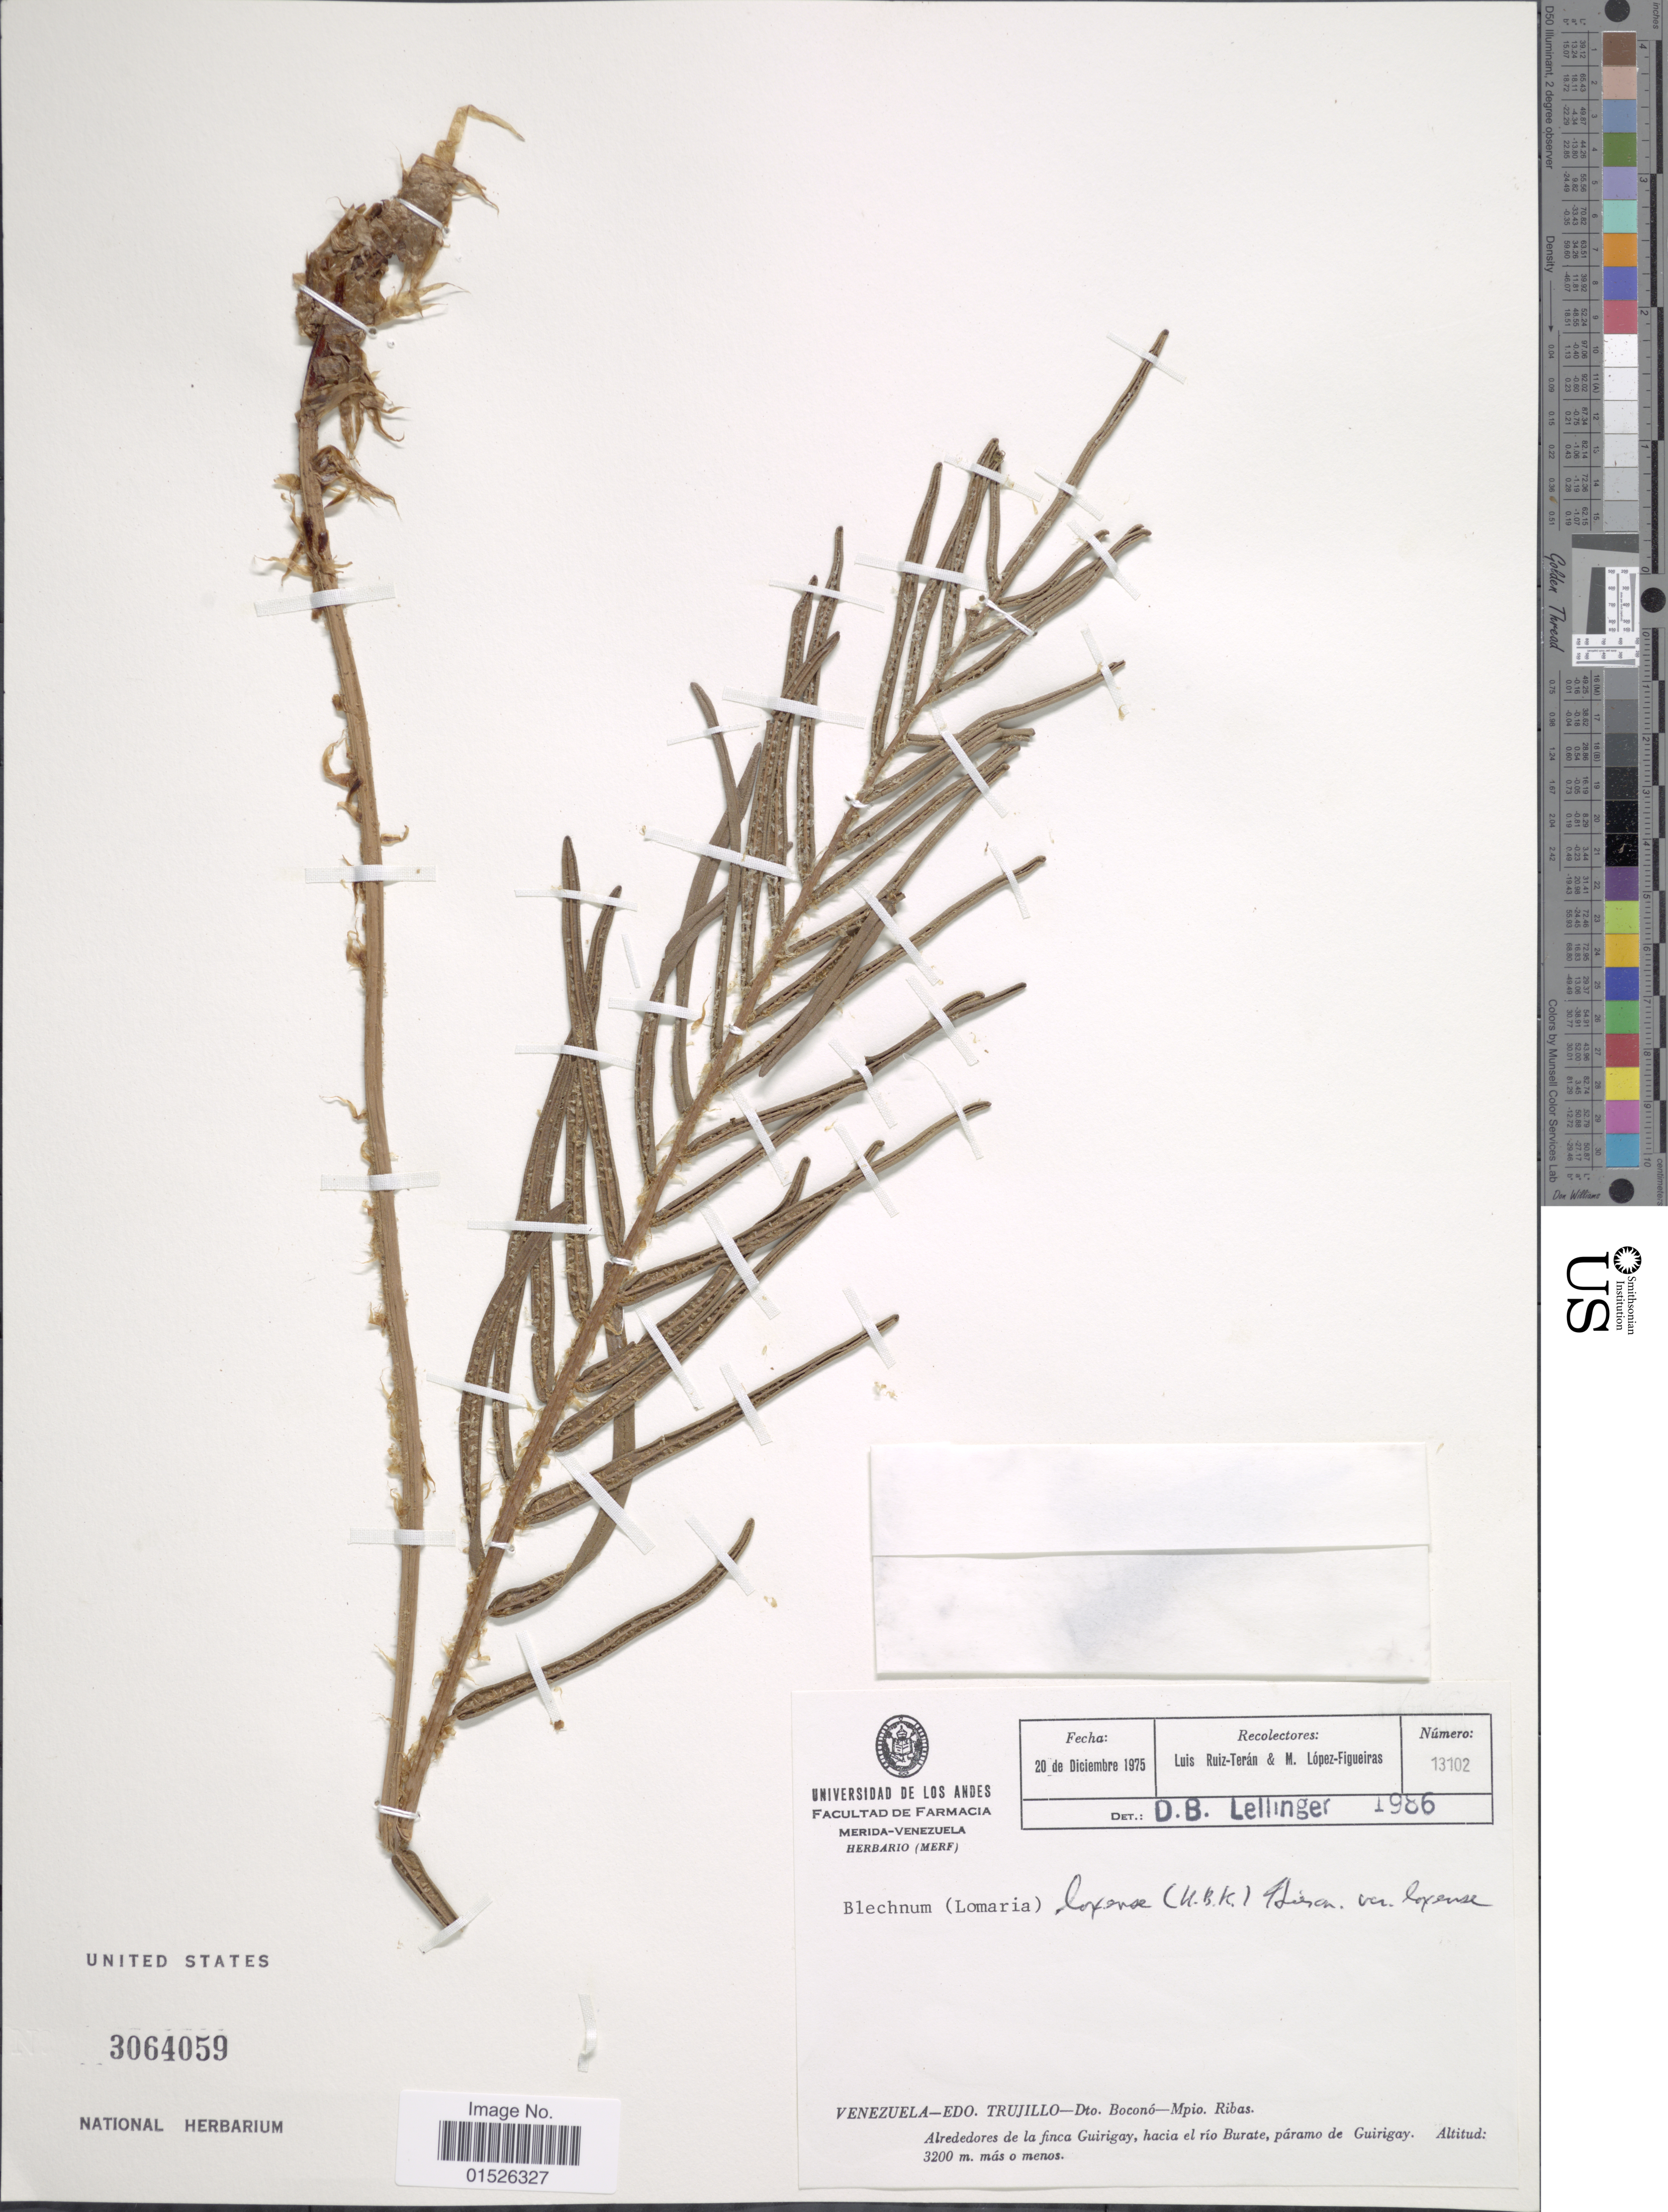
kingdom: Plantae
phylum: Tracheophyta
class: Polypodiopsida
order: Polypodiales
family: Blechnaceae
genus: Blechnum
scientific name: Blechnum loxense var. loxense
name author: (Kunth) Hook. ex Salomon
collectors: L. E. Ruíz-Terán & M. Lopéz-F.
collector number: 13102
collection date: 1975-12-20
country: Venezuela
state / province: Trujillo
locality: Venezuela - Edo. Trujillo - Dto. Bocono - Mpio. Ribas. Alrededores de la finca Guirigay, hacia el rio Burate, paramo de Guirigay.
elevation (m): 3200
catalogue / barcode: US 3064059